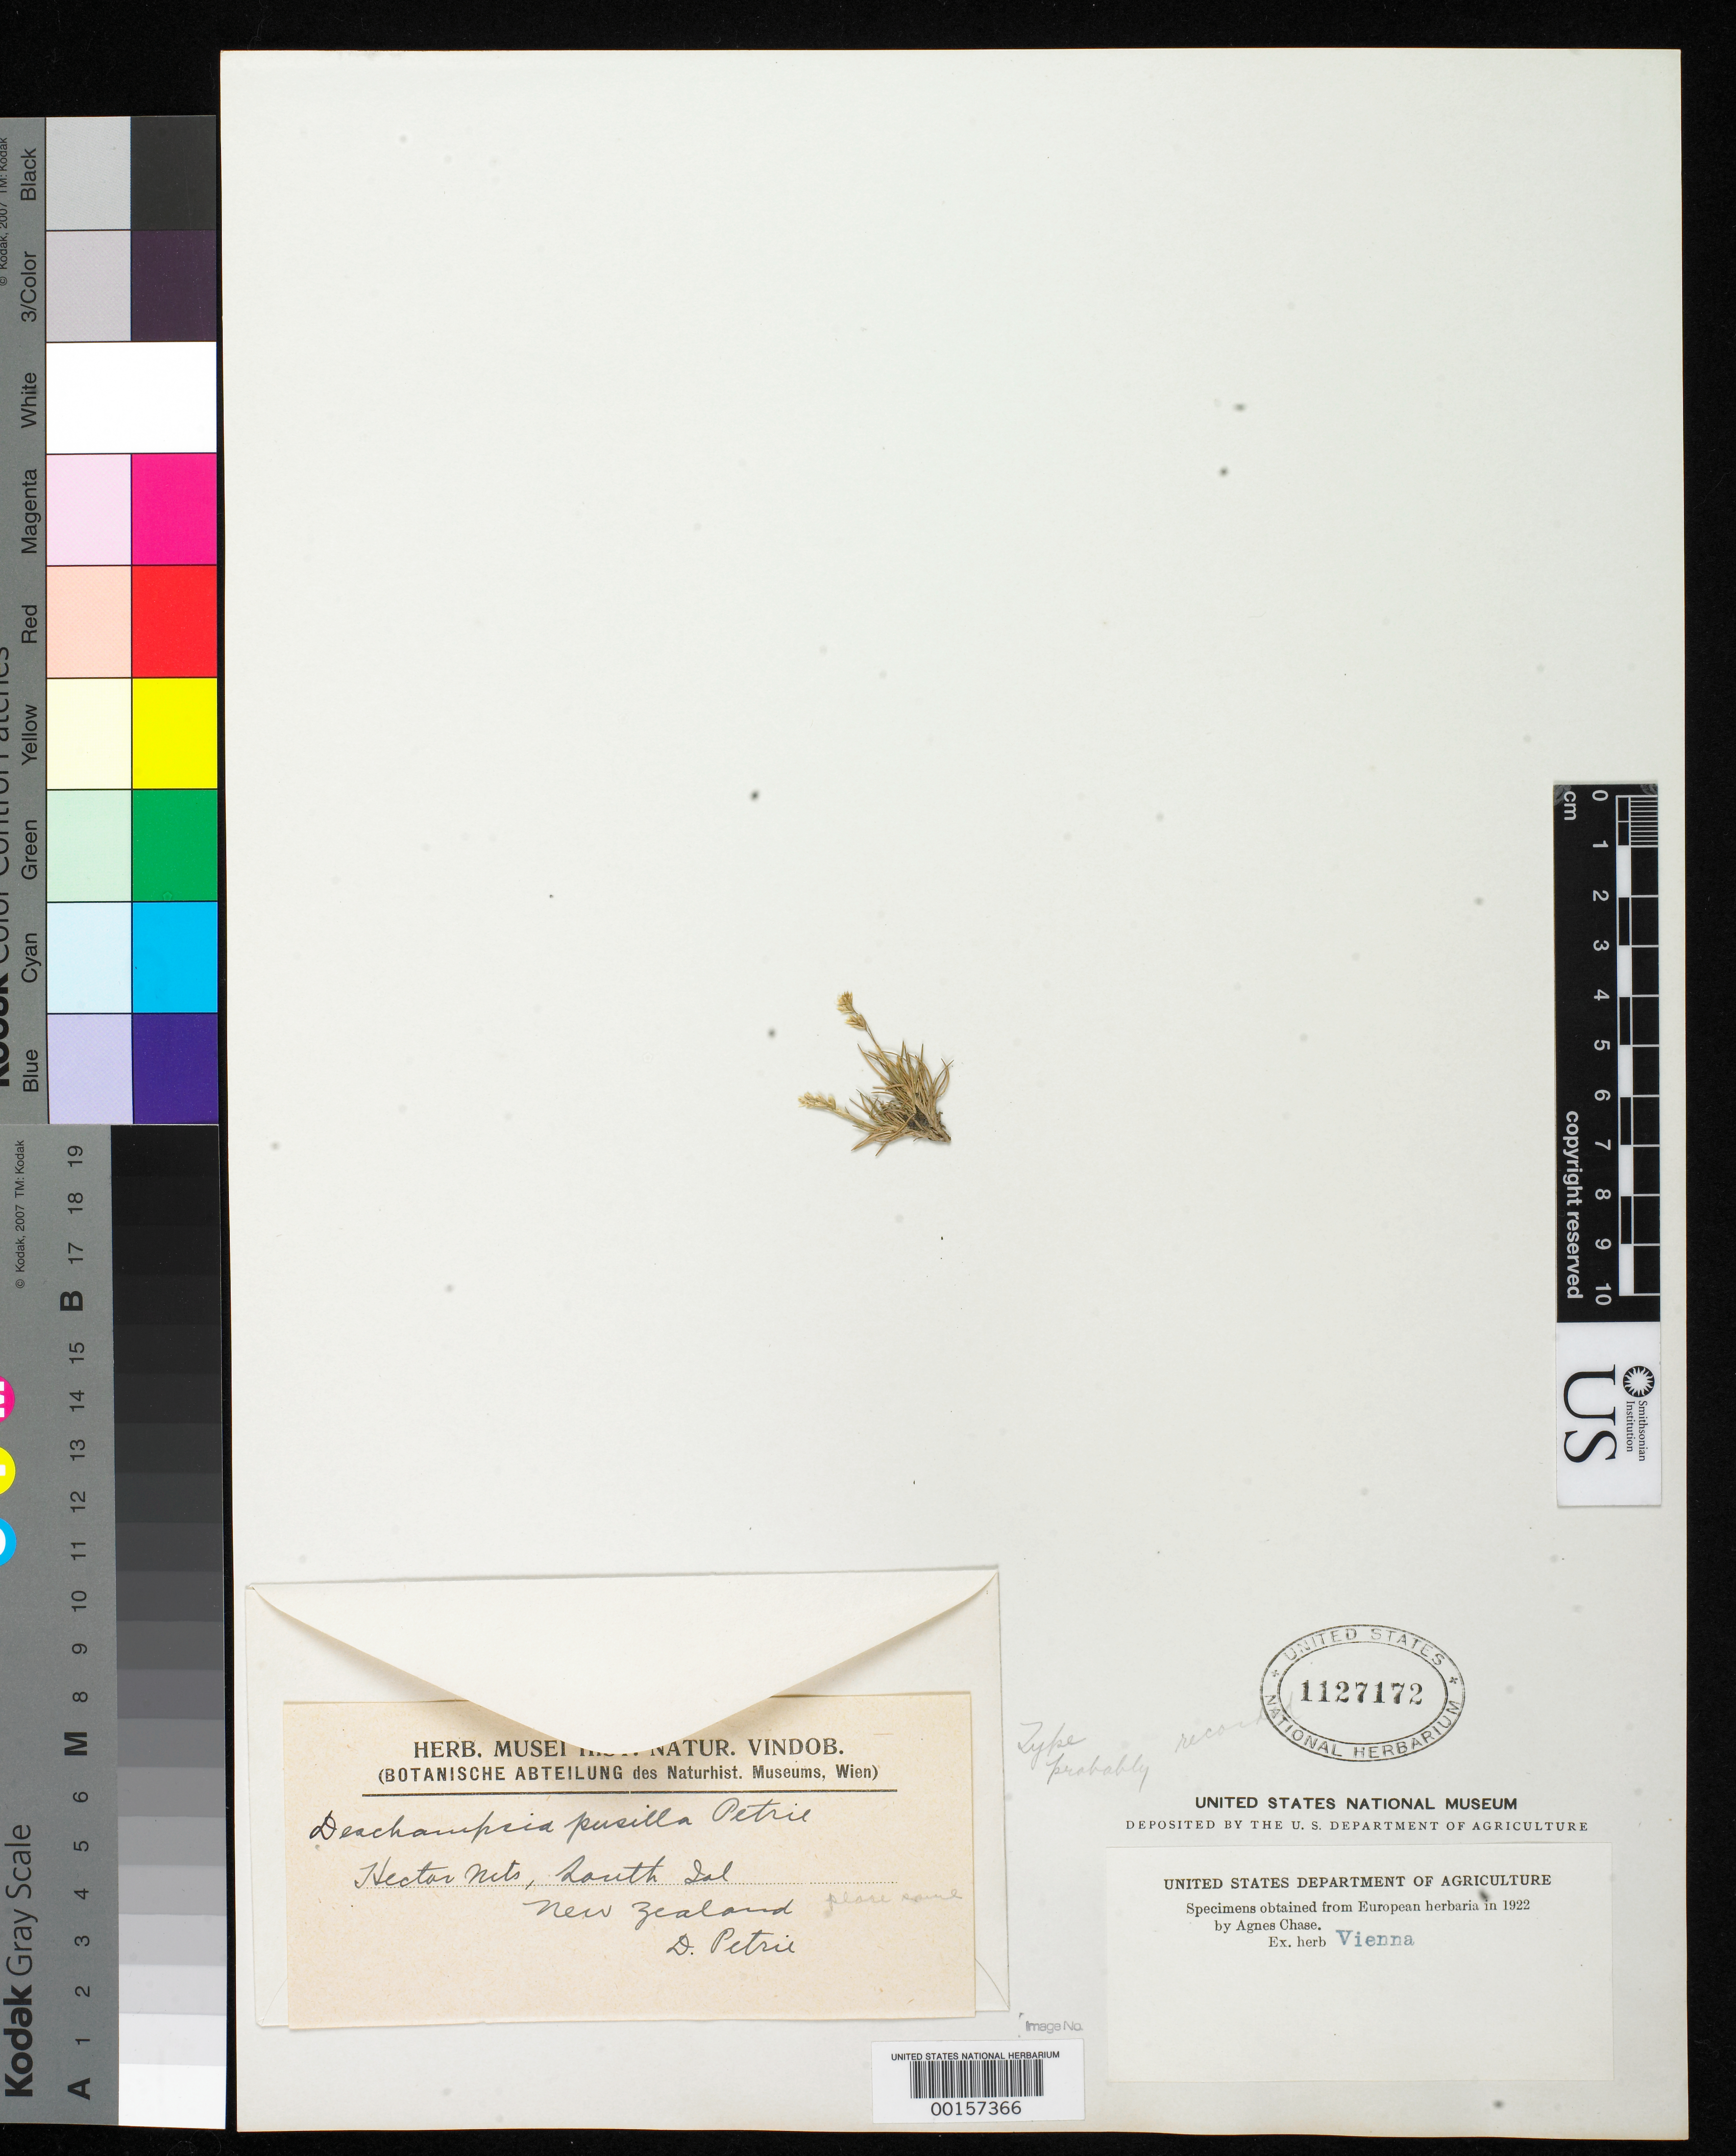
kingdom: Plantae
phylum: Tracheophyta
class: Liliopsida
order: Poales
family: Poaceae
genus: Deschampsia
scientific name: Deschampsia pusilla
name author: Petrie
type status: Type Fragment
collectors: D. Petrie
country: New Zealand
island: South Island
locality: Hector Mtns.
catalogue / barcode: US 1127172